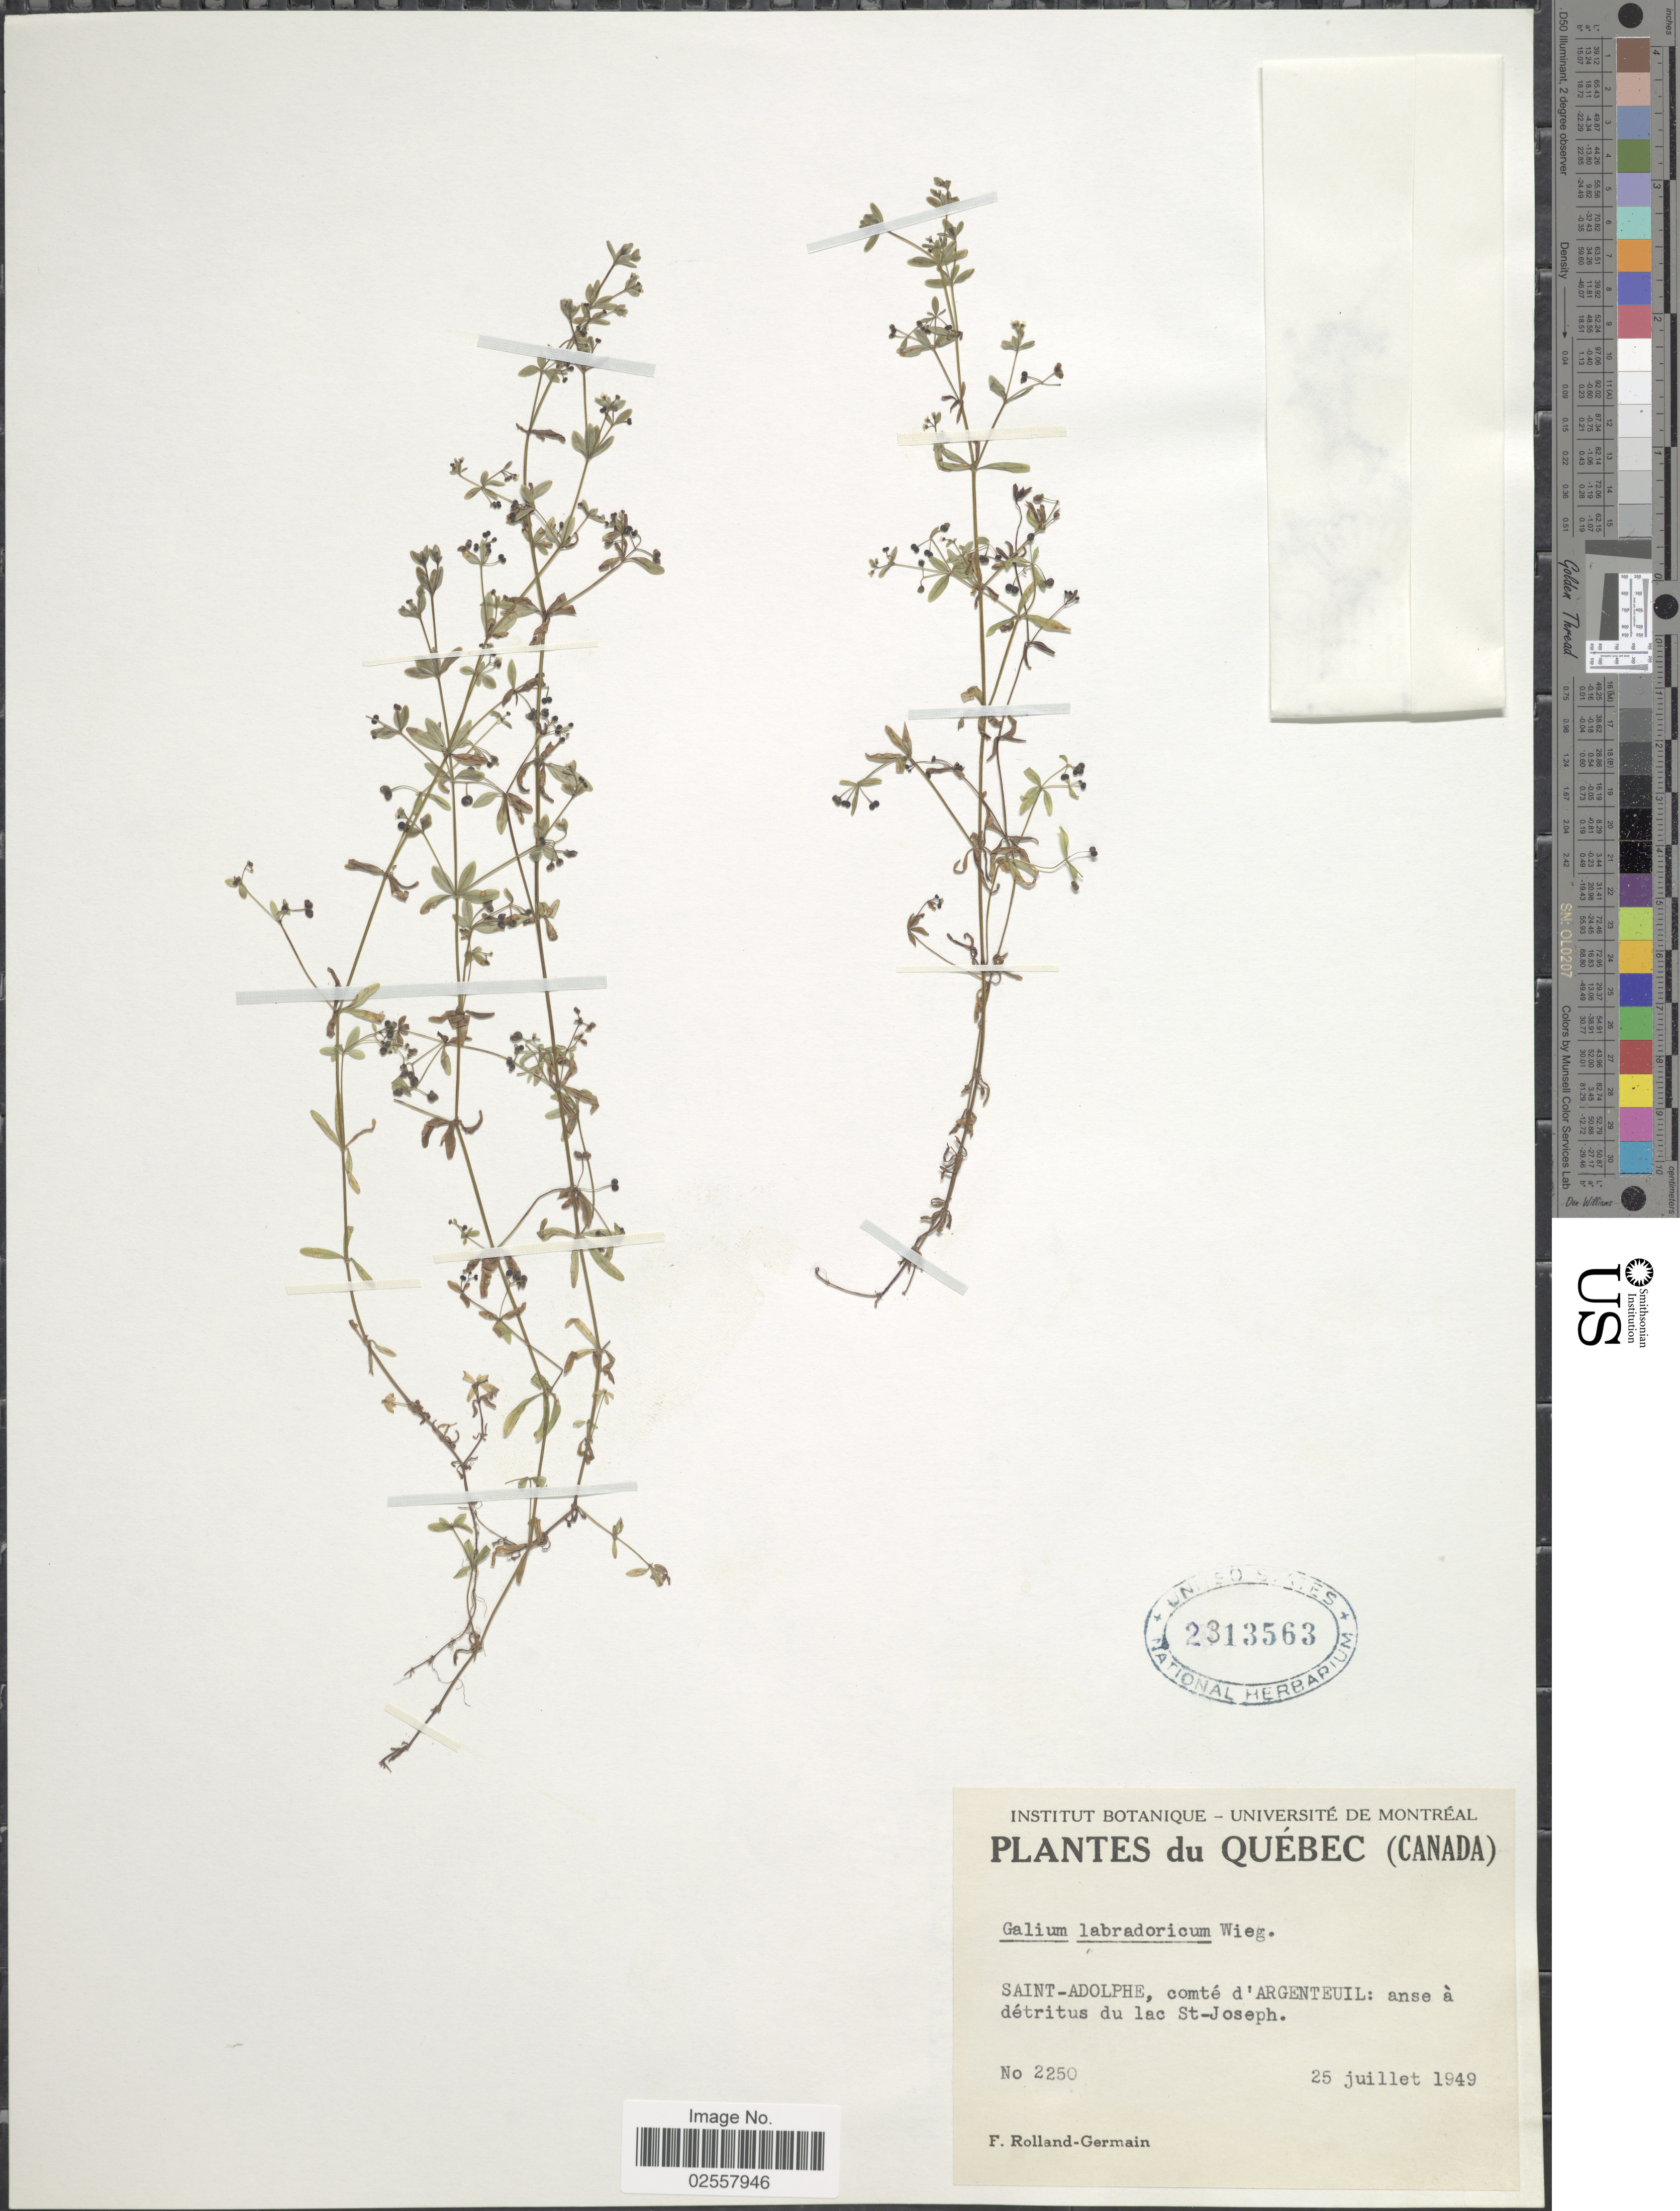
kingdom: Plantae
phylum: Tracheophyta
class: Magnoliopsida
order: Gentianales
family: Rubiaceae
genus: Galium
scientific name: Galium labradoricum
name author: (Wiegand) Wiegand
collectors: Rolland-Germain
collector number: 2250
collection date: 1949-07-25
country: Canada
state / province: Quebec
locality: Saint-Adolphe, comte d'Argenteuil: anse a destritus du lac St-Joseph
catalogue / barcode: US 2313563